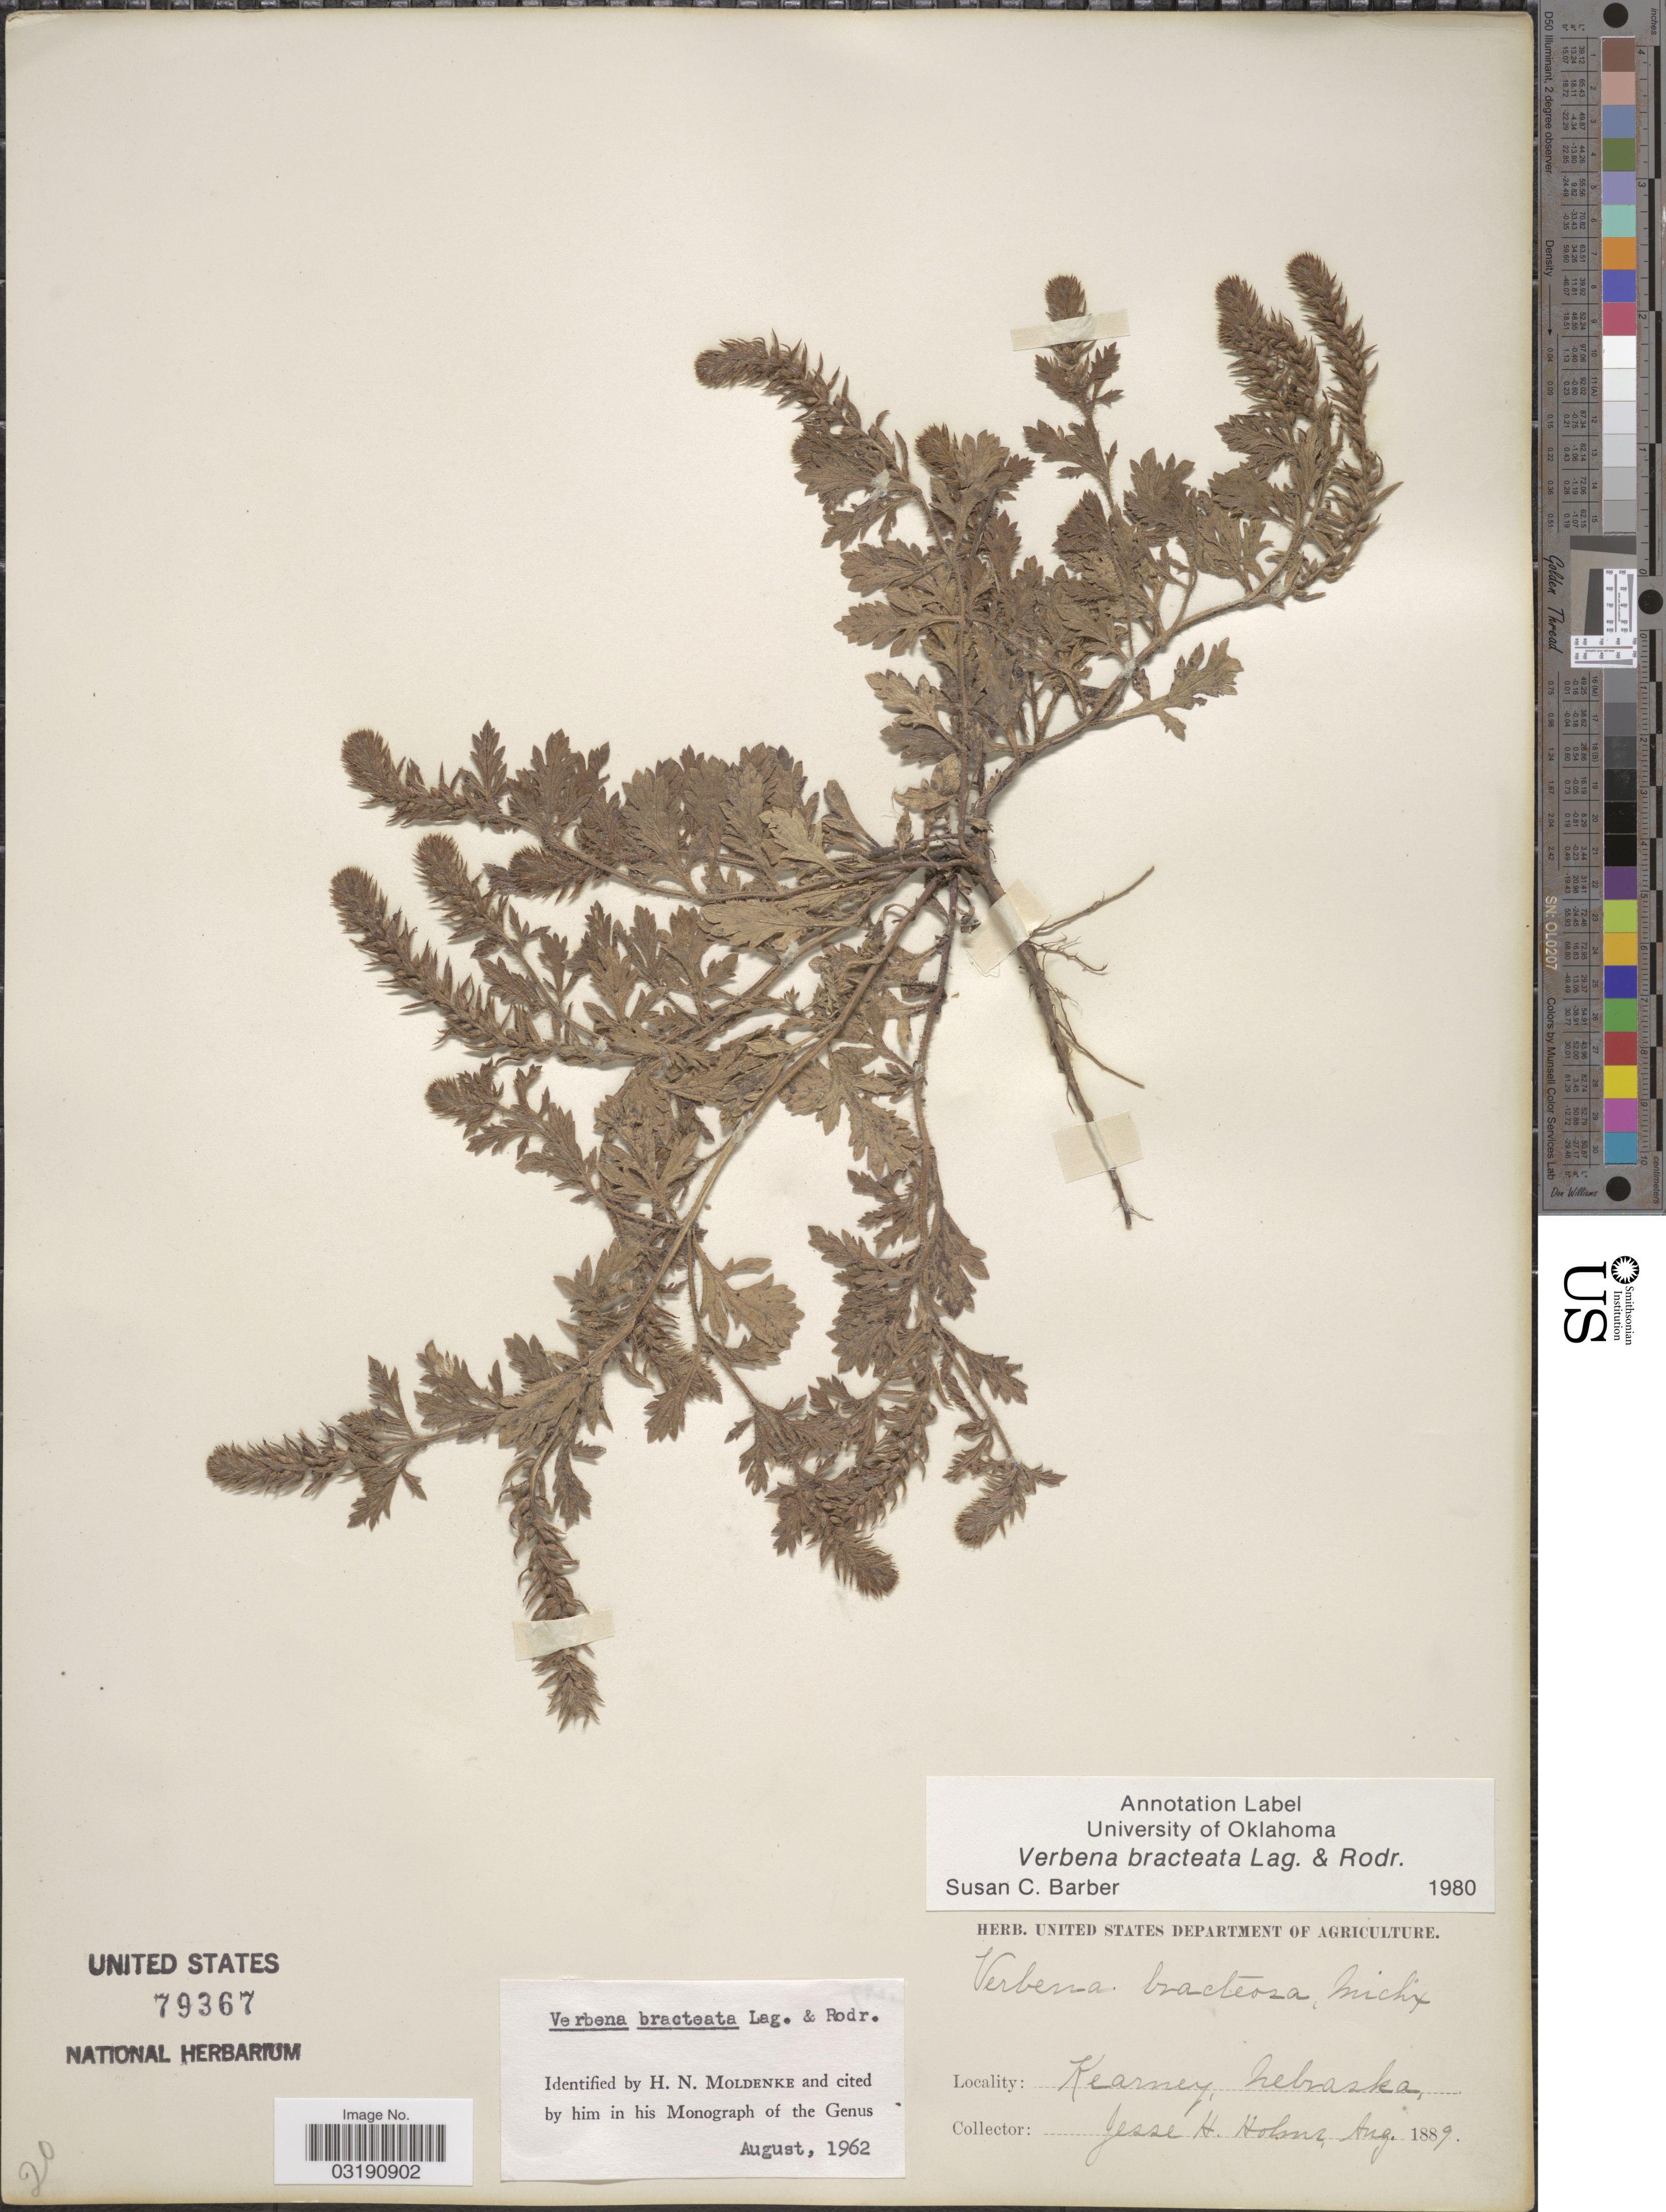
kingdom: Plantae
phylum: Tracheophyta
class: Magnoliopsida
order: Lamiales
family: Verbenaceae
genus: Verbena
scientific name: Verbena bracteata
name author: Cav. ex Lag. & Rodr.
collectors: J. H. Holms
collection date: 1889-08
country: United States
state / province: Nebraska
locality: Kearney.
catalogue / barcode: US 79367